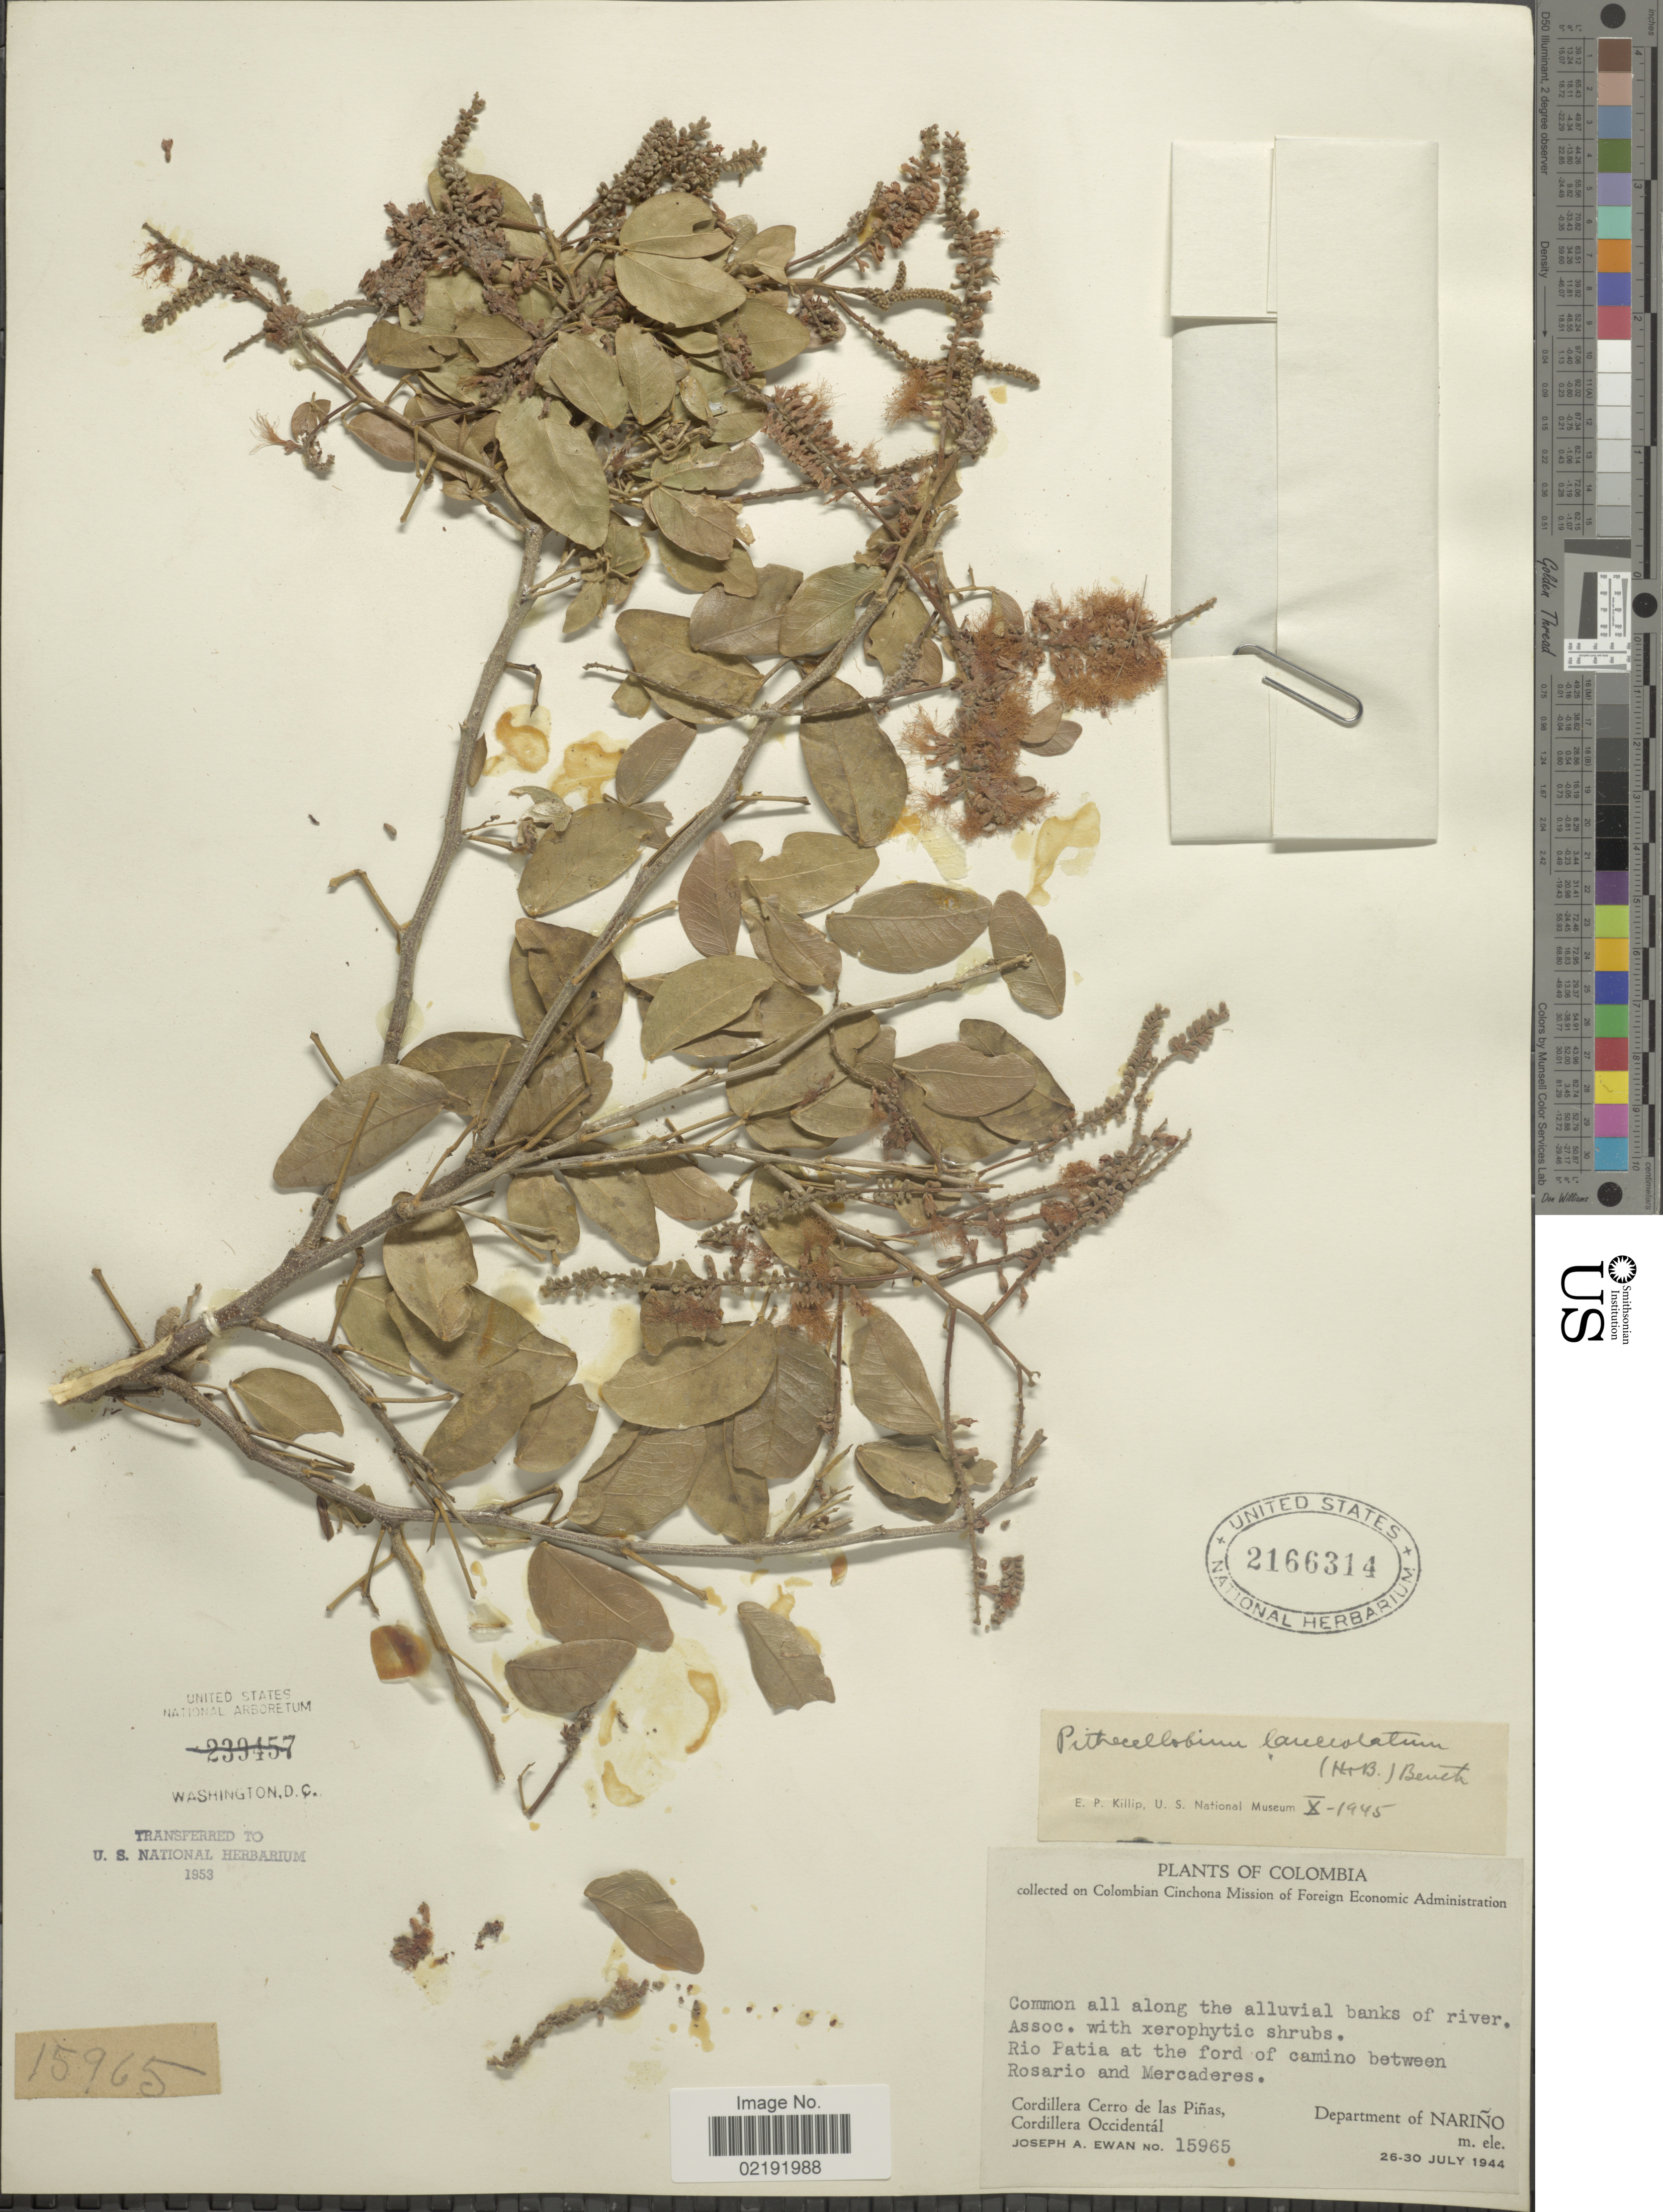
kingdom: Plantae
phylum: Tracheophyta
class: Magnoliopsida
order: Fabales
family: Fabaceae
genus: Pithecellobium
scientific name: Pithecellobium lanceolatum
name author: (Humb. & Bonpl. ex Willd.) Benth.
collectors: J. A. Ewan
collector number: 15965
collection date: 1944-07-26/1944-07-30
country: Colombia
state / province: Nariño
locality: Rio Patia at the ford of camino between Rosario and Mercaderes. Cordillera Cerro de las Piñas, Cordillera Occidentál. Department of Nariño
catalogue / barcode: US 2166314